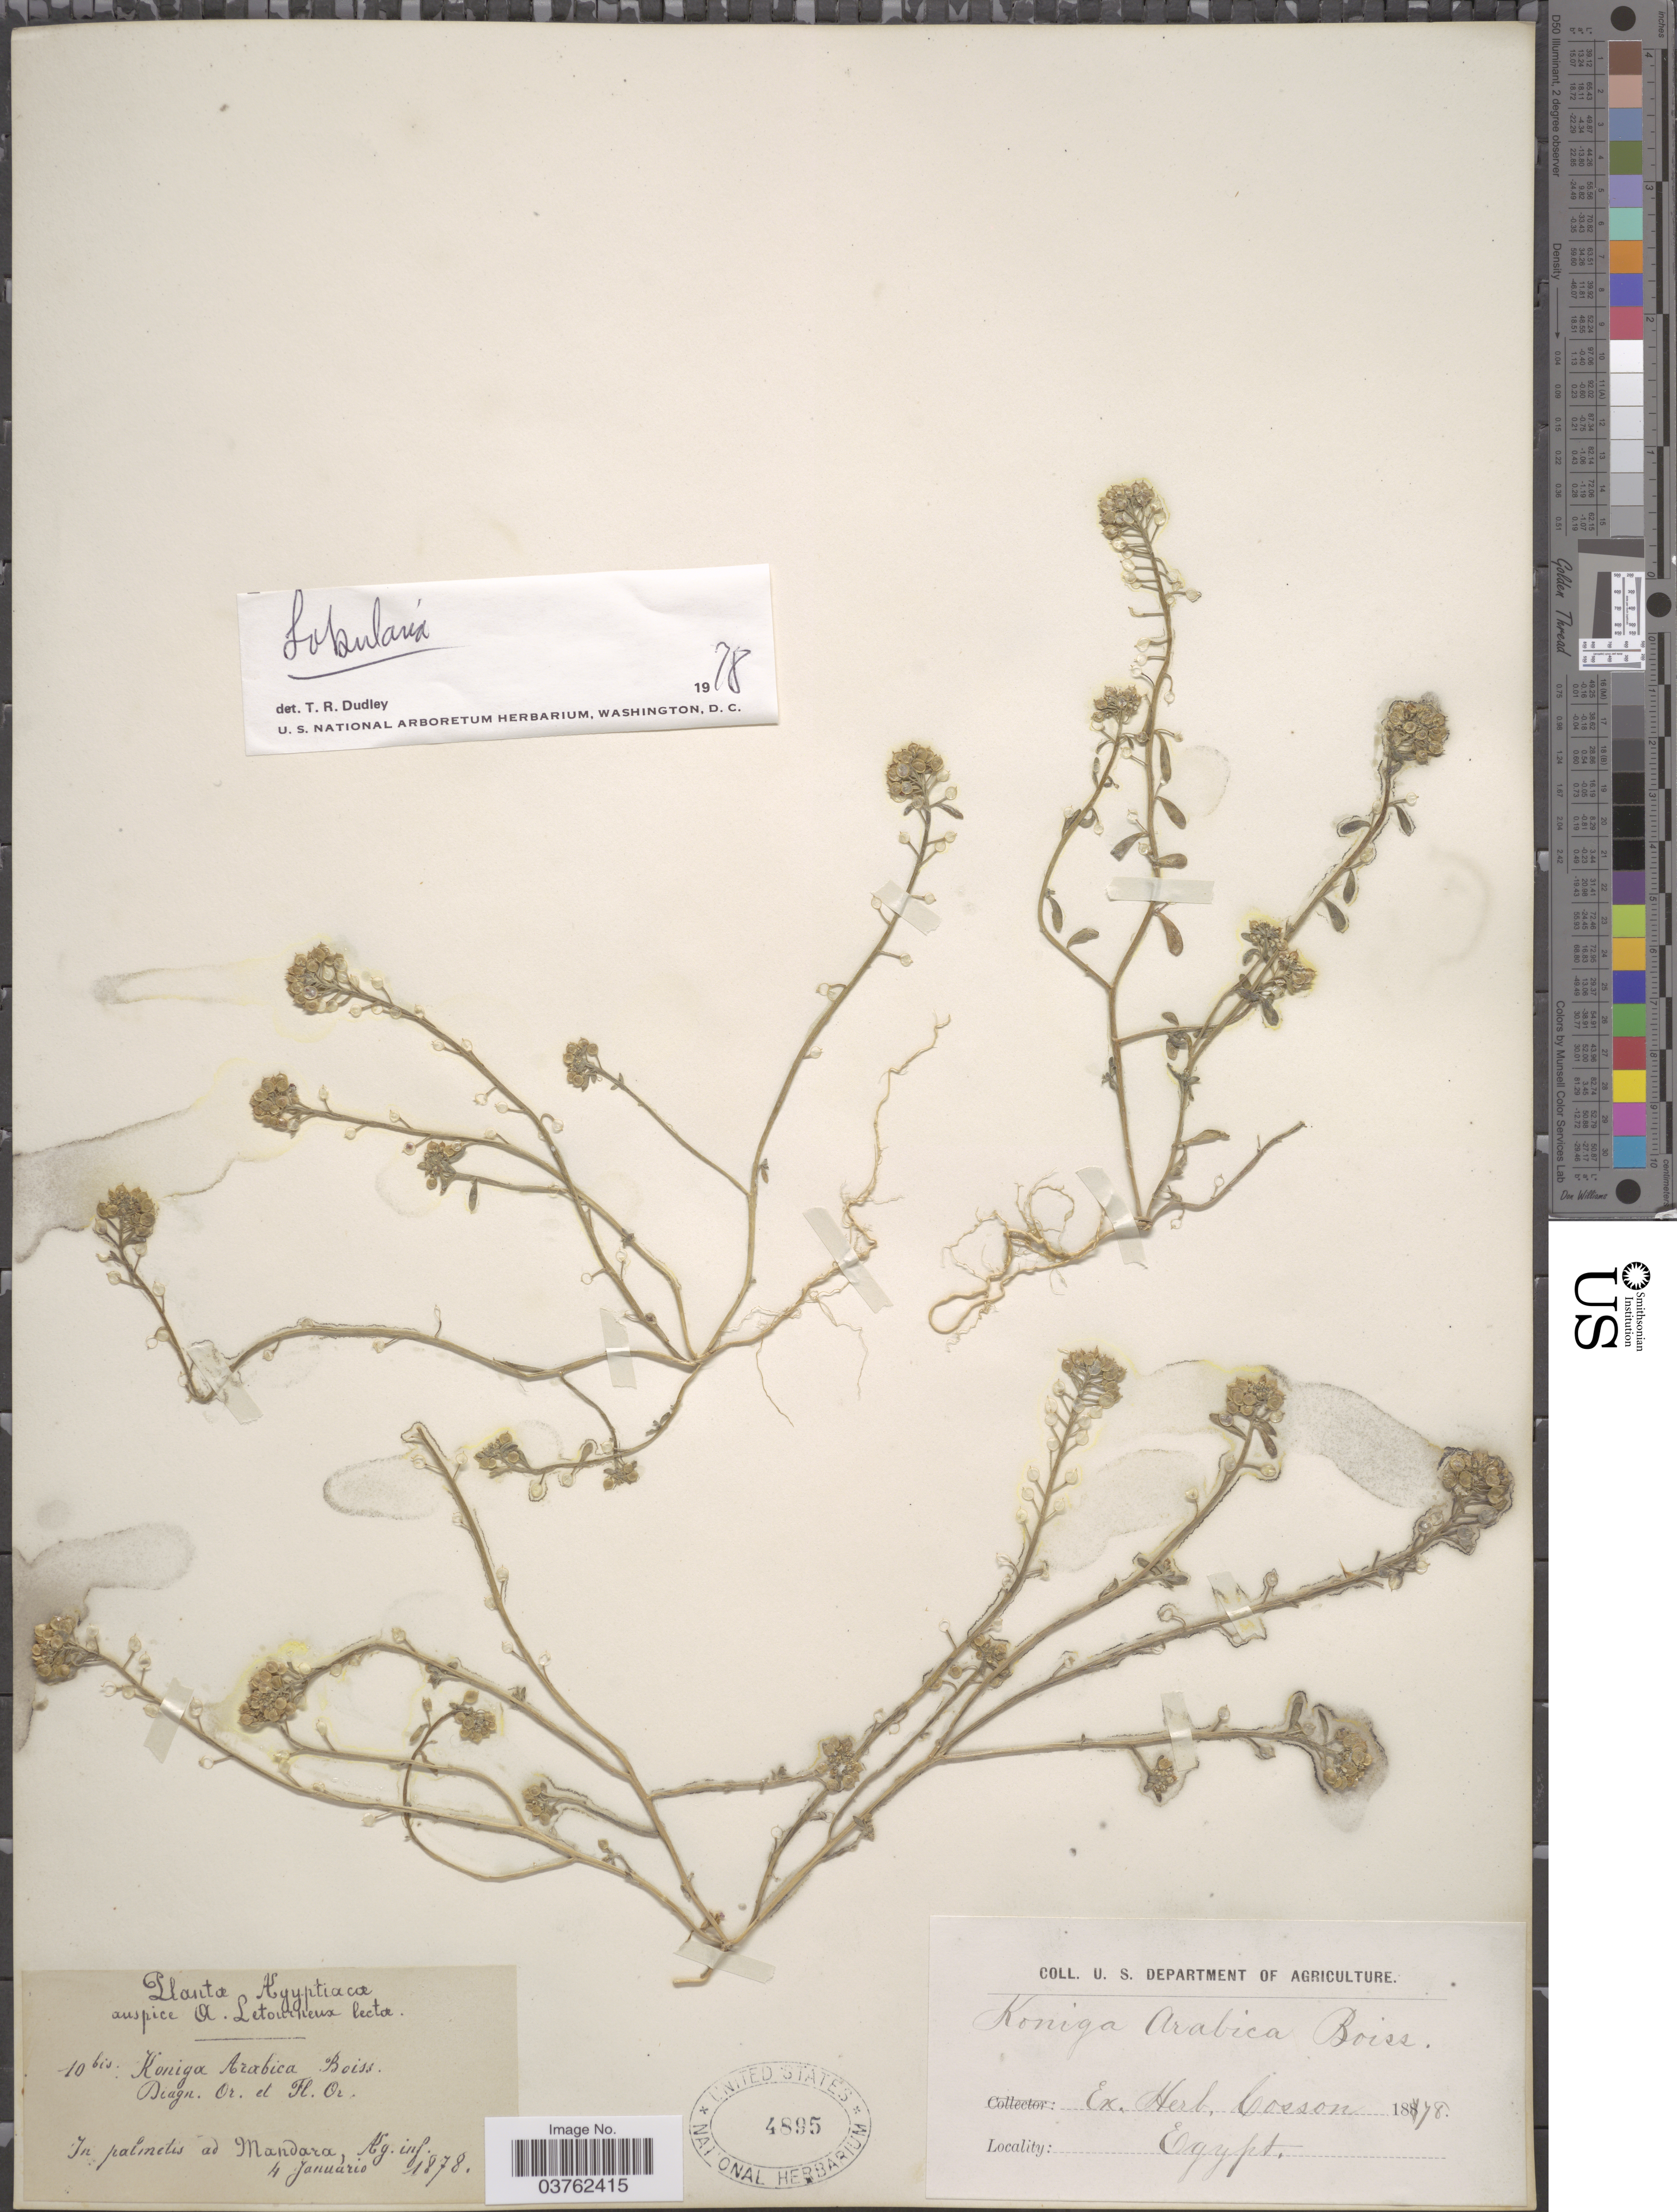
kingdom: Plantae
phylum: Tracheophyta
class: Magnoliopsida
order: Brassicales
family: Brassicaceae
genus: Alyssum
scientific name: Alyssum arabicum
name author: Durand & Schinz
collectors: Facchini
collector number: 10 bis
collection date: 1878-01-04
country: Egypt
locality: In palmetis ad Mandara, Æg. inf.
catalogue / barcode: US 4895